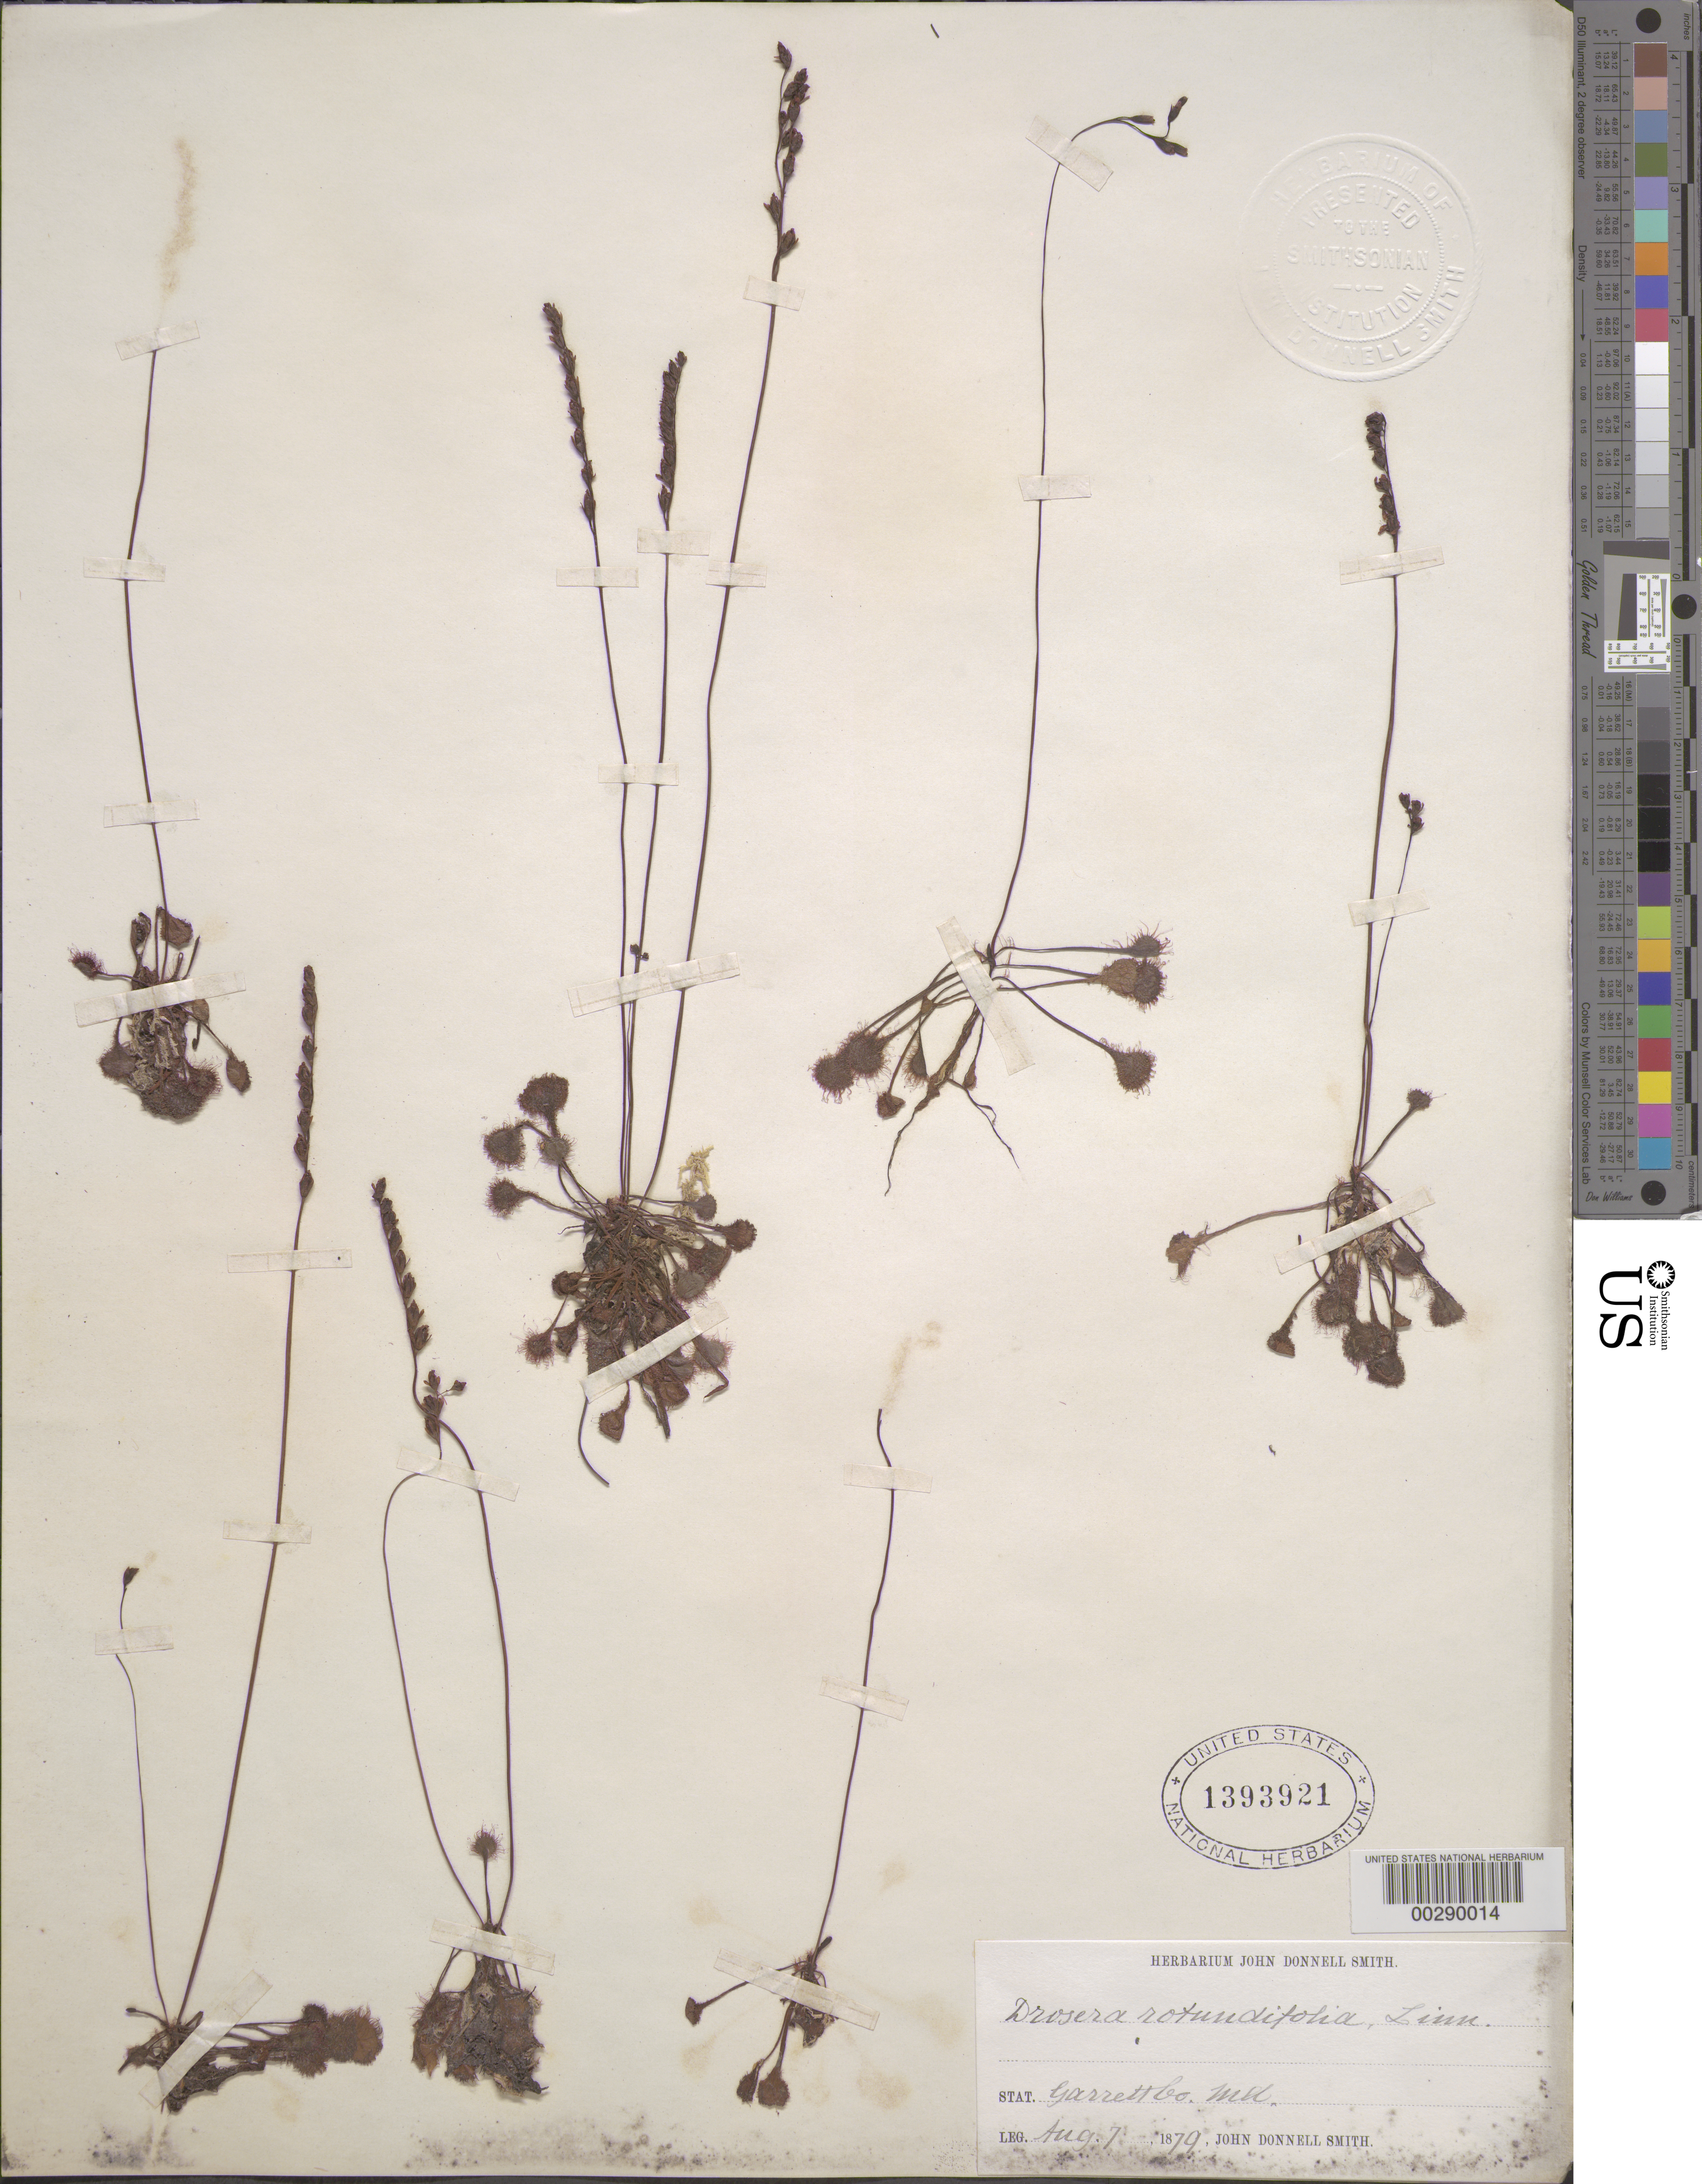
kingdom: Plantae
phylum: Tracheophyta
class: Magnoliopsida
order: Caryophyllales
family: Droseraceae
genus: Drosera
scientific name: Drosera rotundifolia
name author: L.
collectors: J. Donnell Smith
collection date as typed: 07 Aug 1879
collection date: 1879-08-07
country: United States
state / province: Maryland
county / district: Garrett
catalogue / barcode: US 1393921